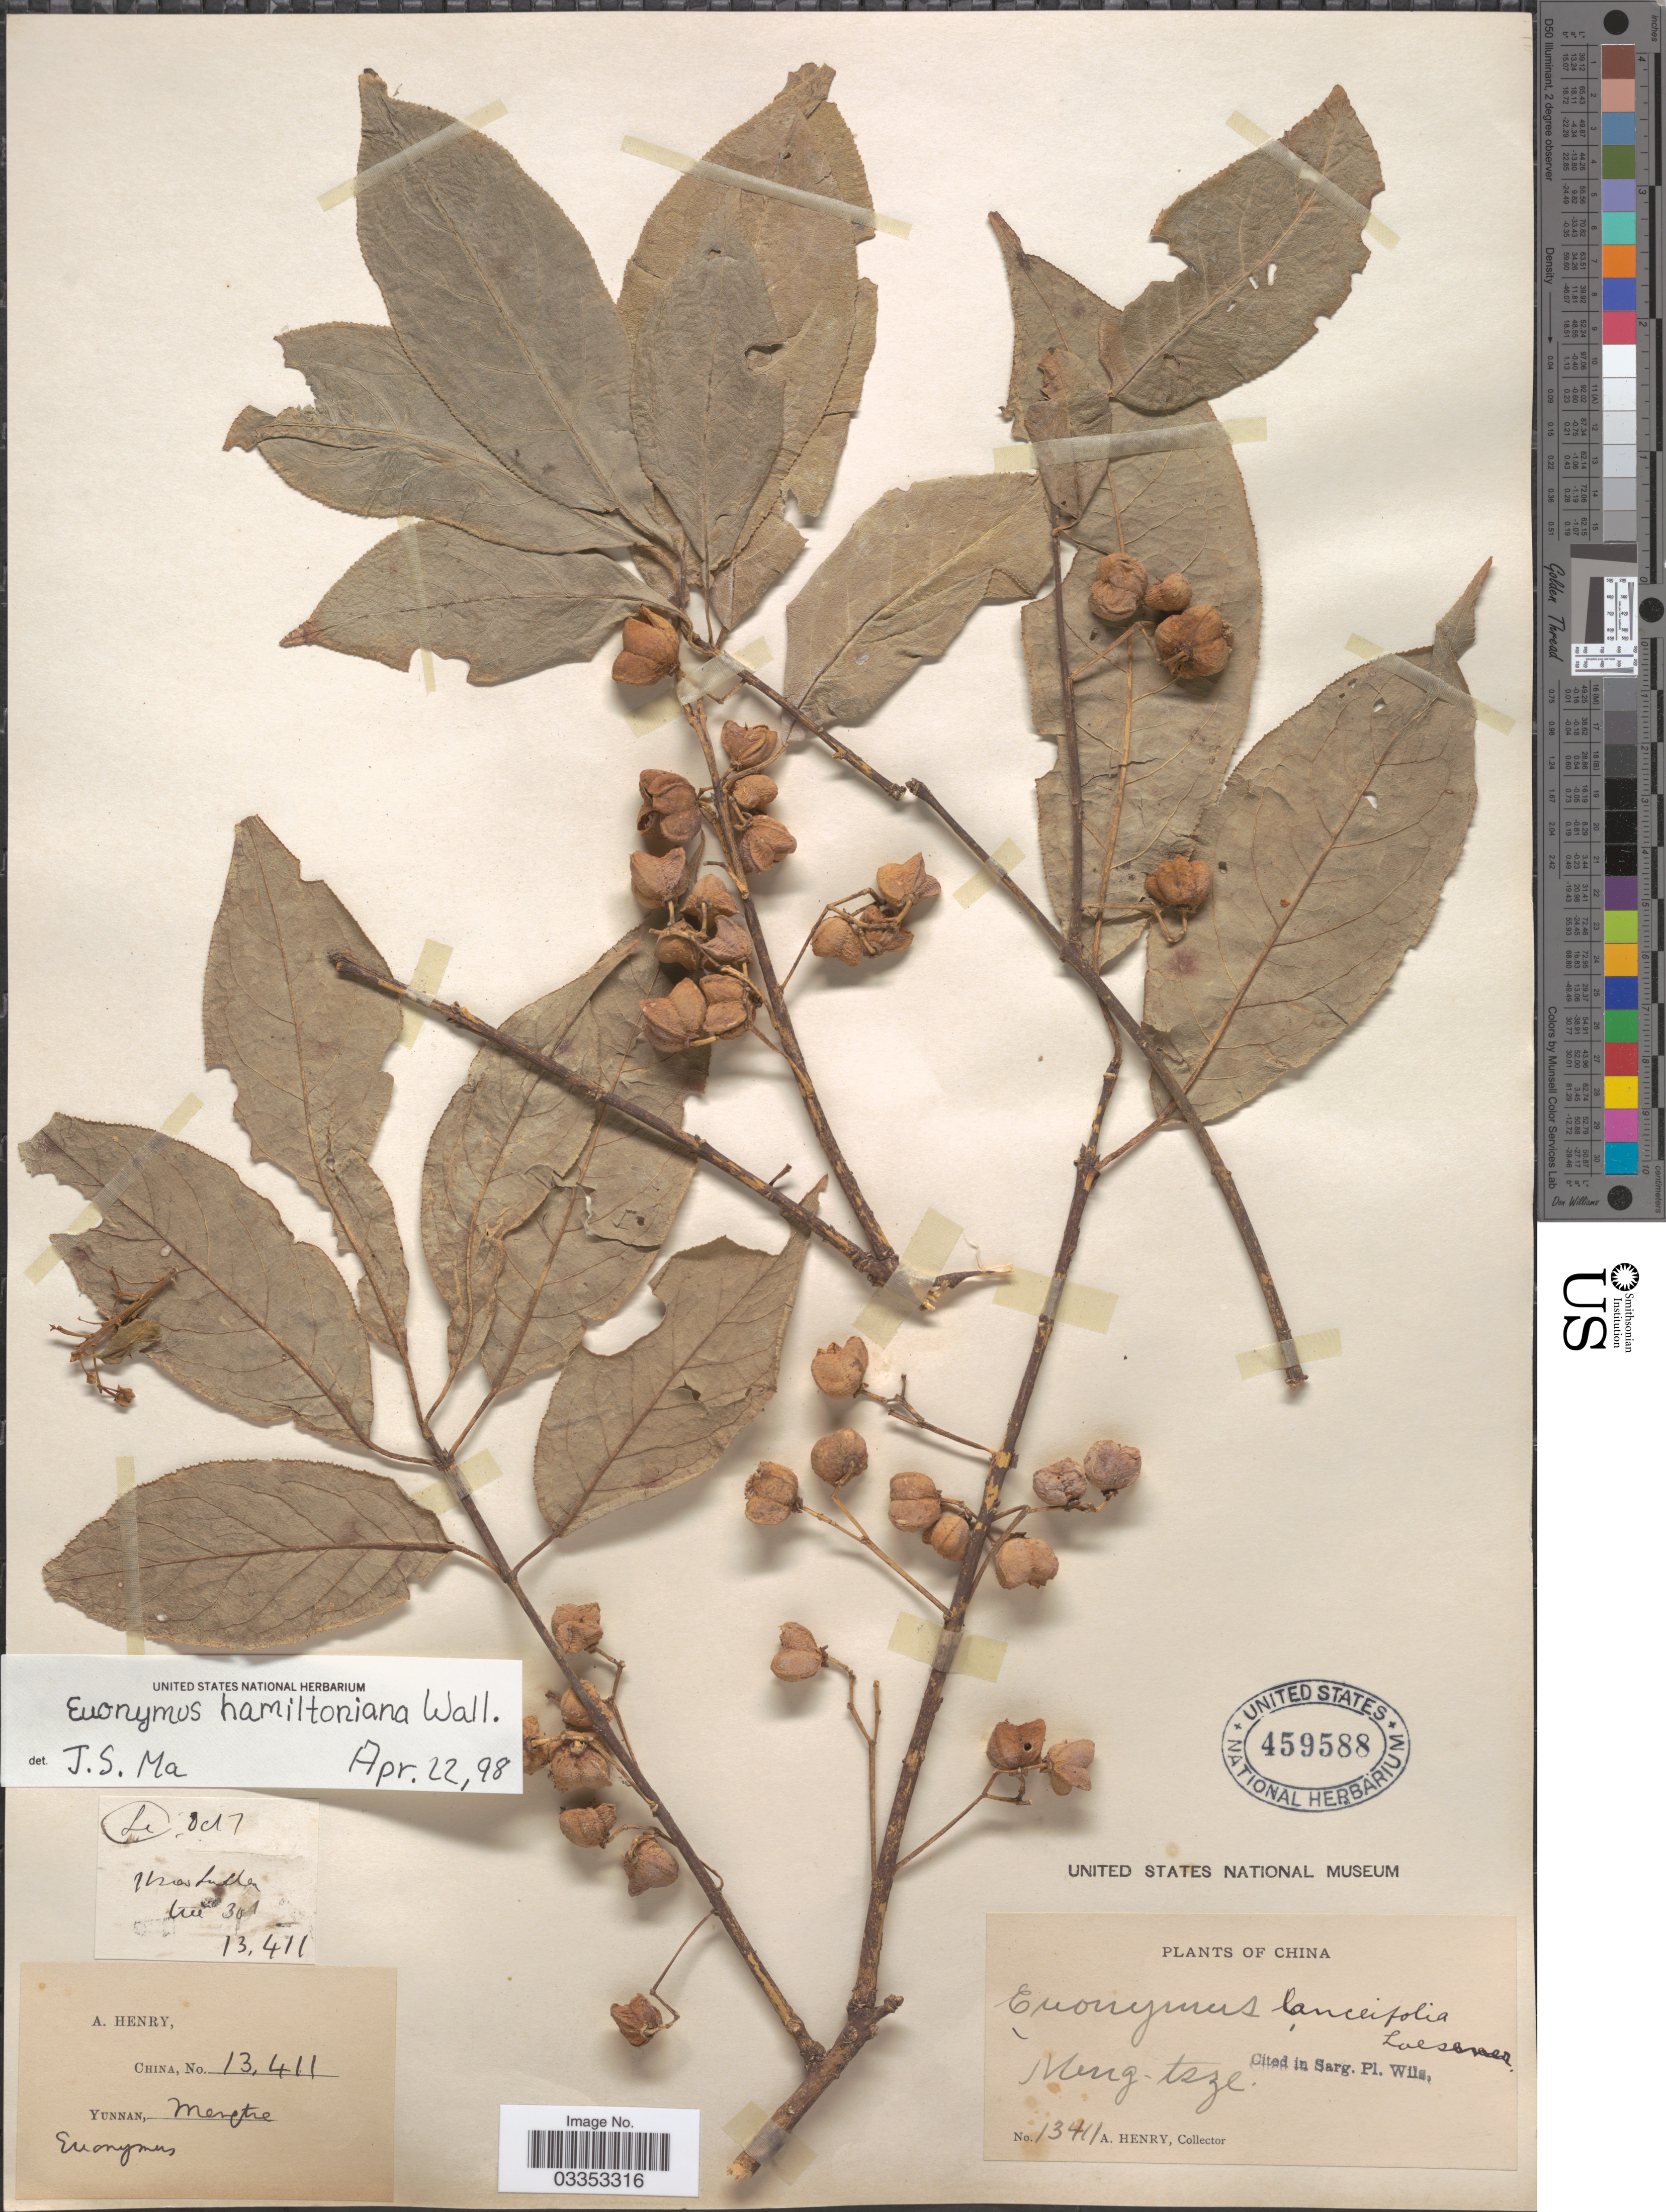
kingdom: Plantae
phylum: Tracheophyta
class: Magnoliopsida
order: Celastrales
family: Celastraceae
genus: Euonymus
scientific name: Euonymus hamiltonianus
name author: Wall.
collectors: A. Henry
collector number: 13441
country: China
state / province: Yunnan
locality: Mengtsze. Hsien Lushen. Li.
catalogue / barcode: US 459588